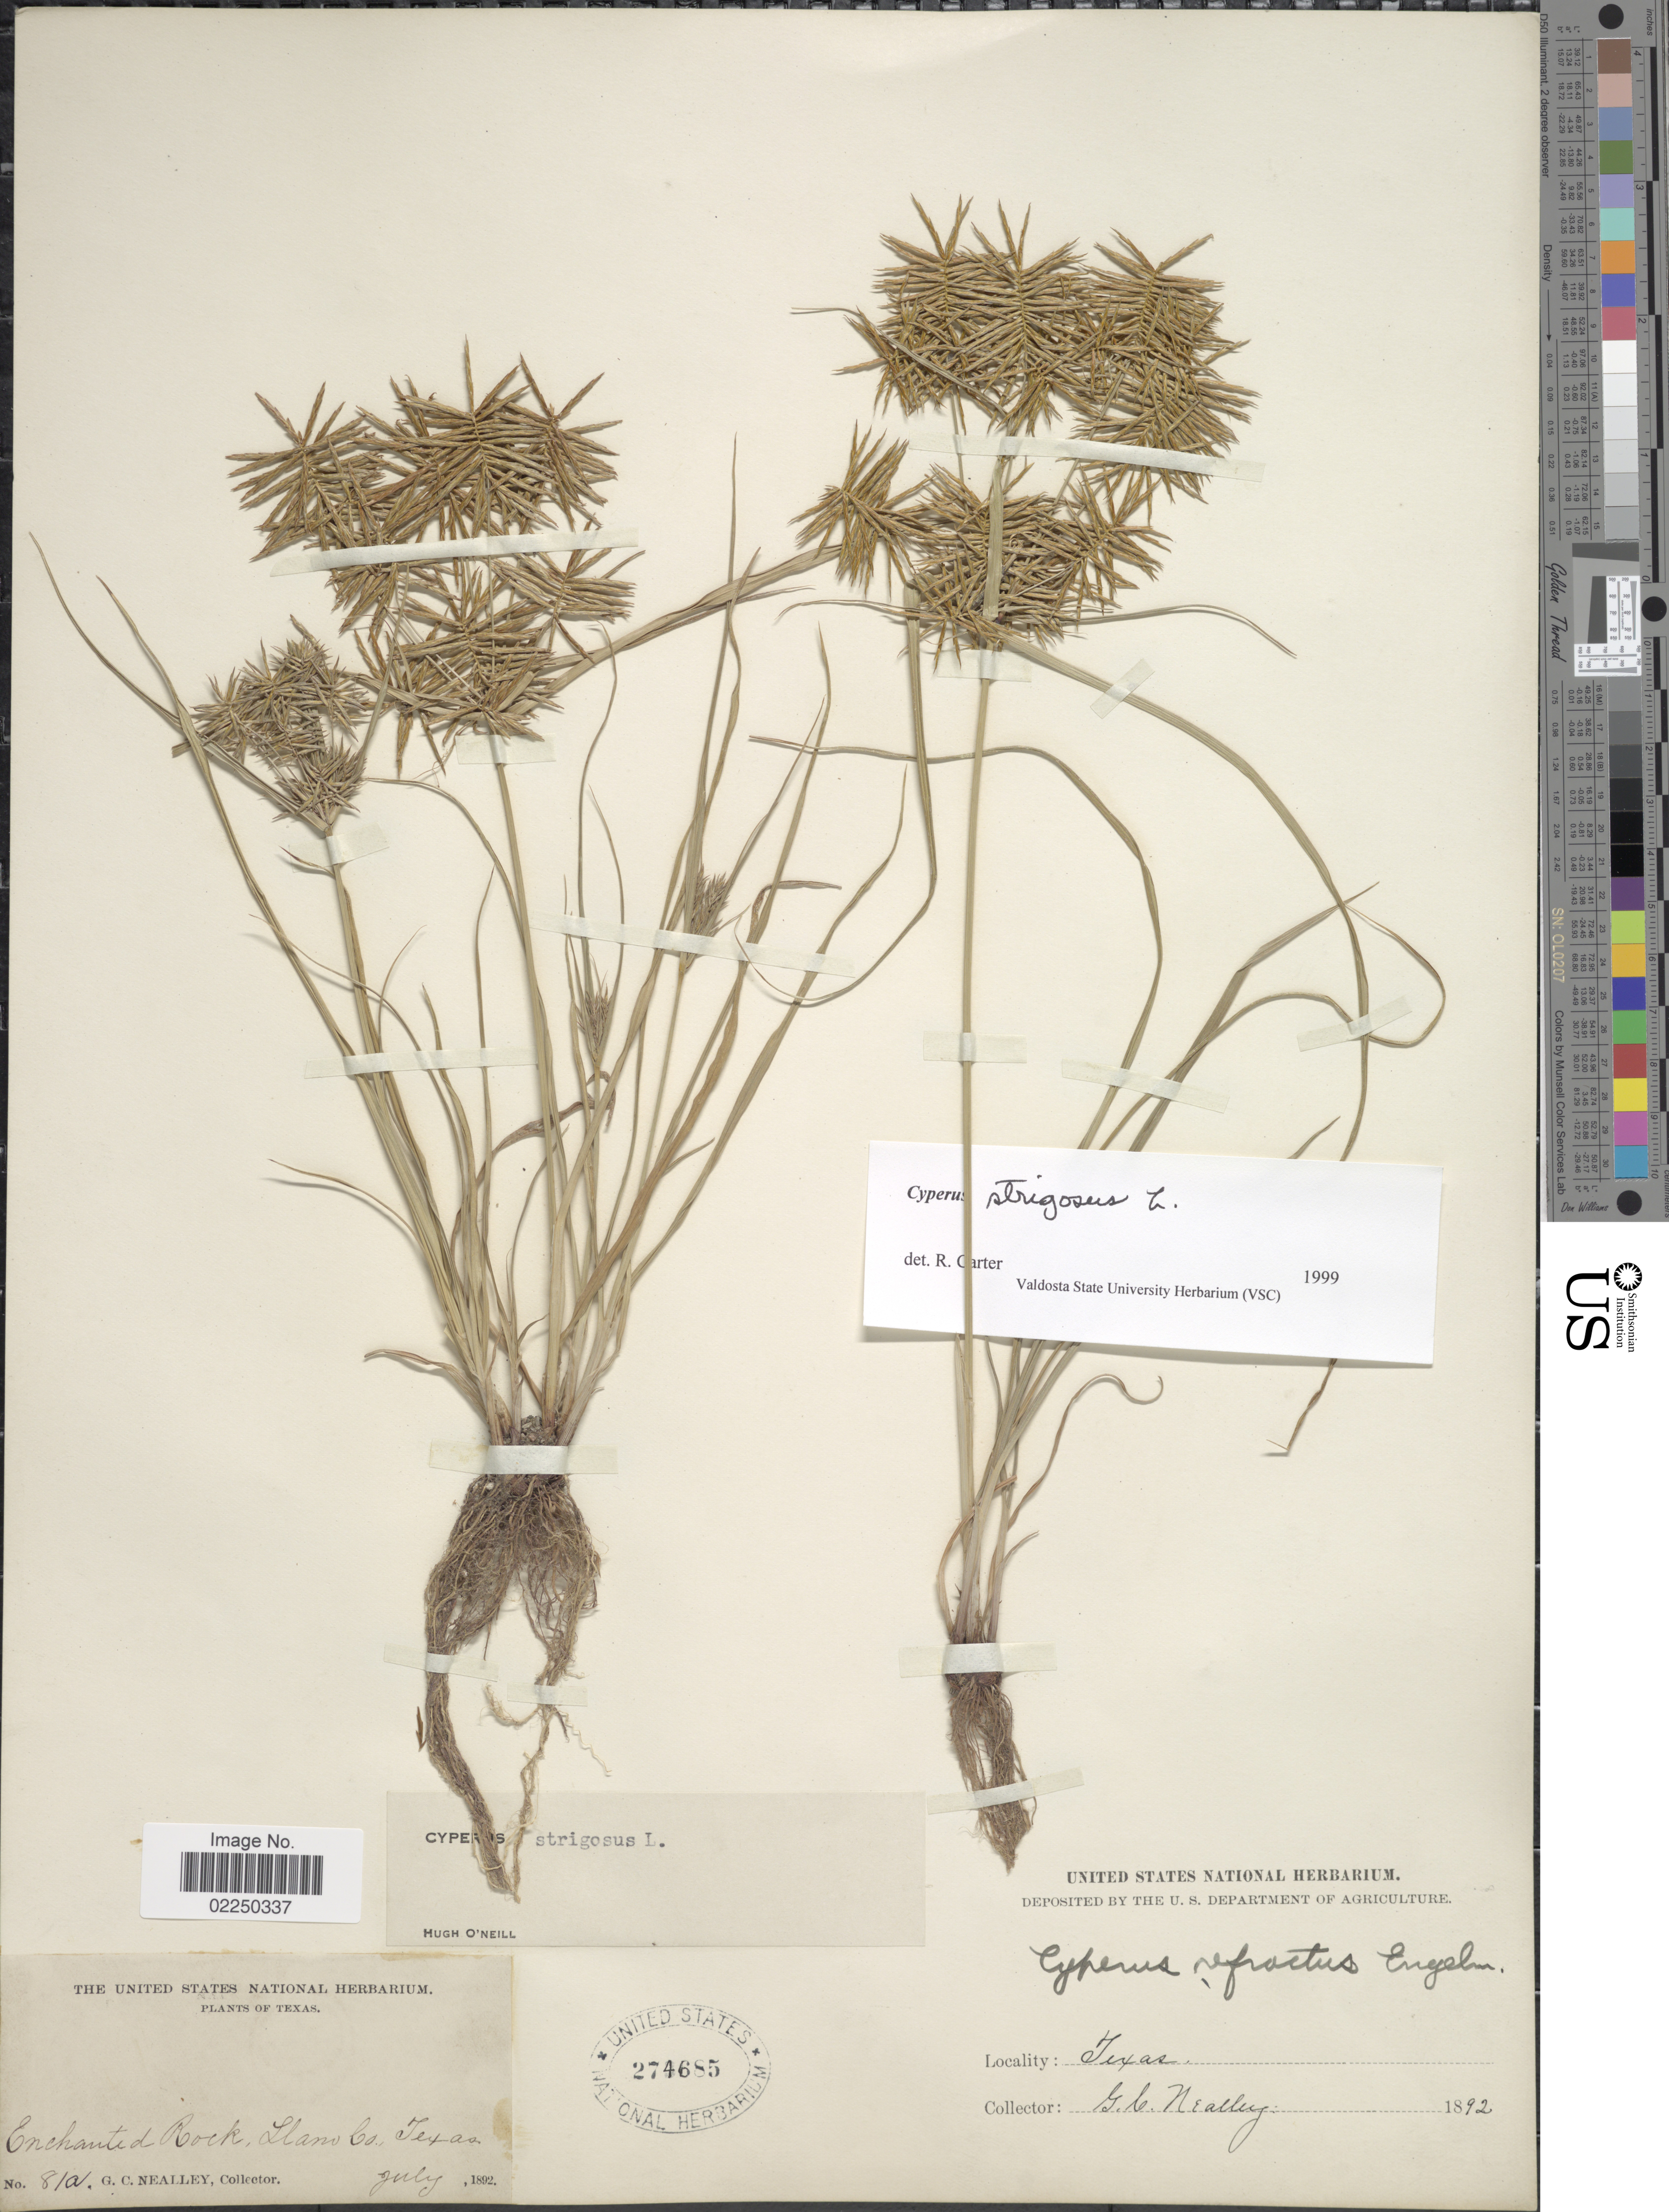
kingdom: Plantae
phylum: Tracheophyta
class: Liliopsida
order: Poales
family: Cyperaceae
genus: Cyperus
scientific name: Cyperus strigosus L.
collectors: G. C. Nealley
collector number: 81a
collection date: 1892-07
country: United States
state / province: Texas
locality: Enchanted Rock, Llano Co.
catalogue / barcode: US 274685